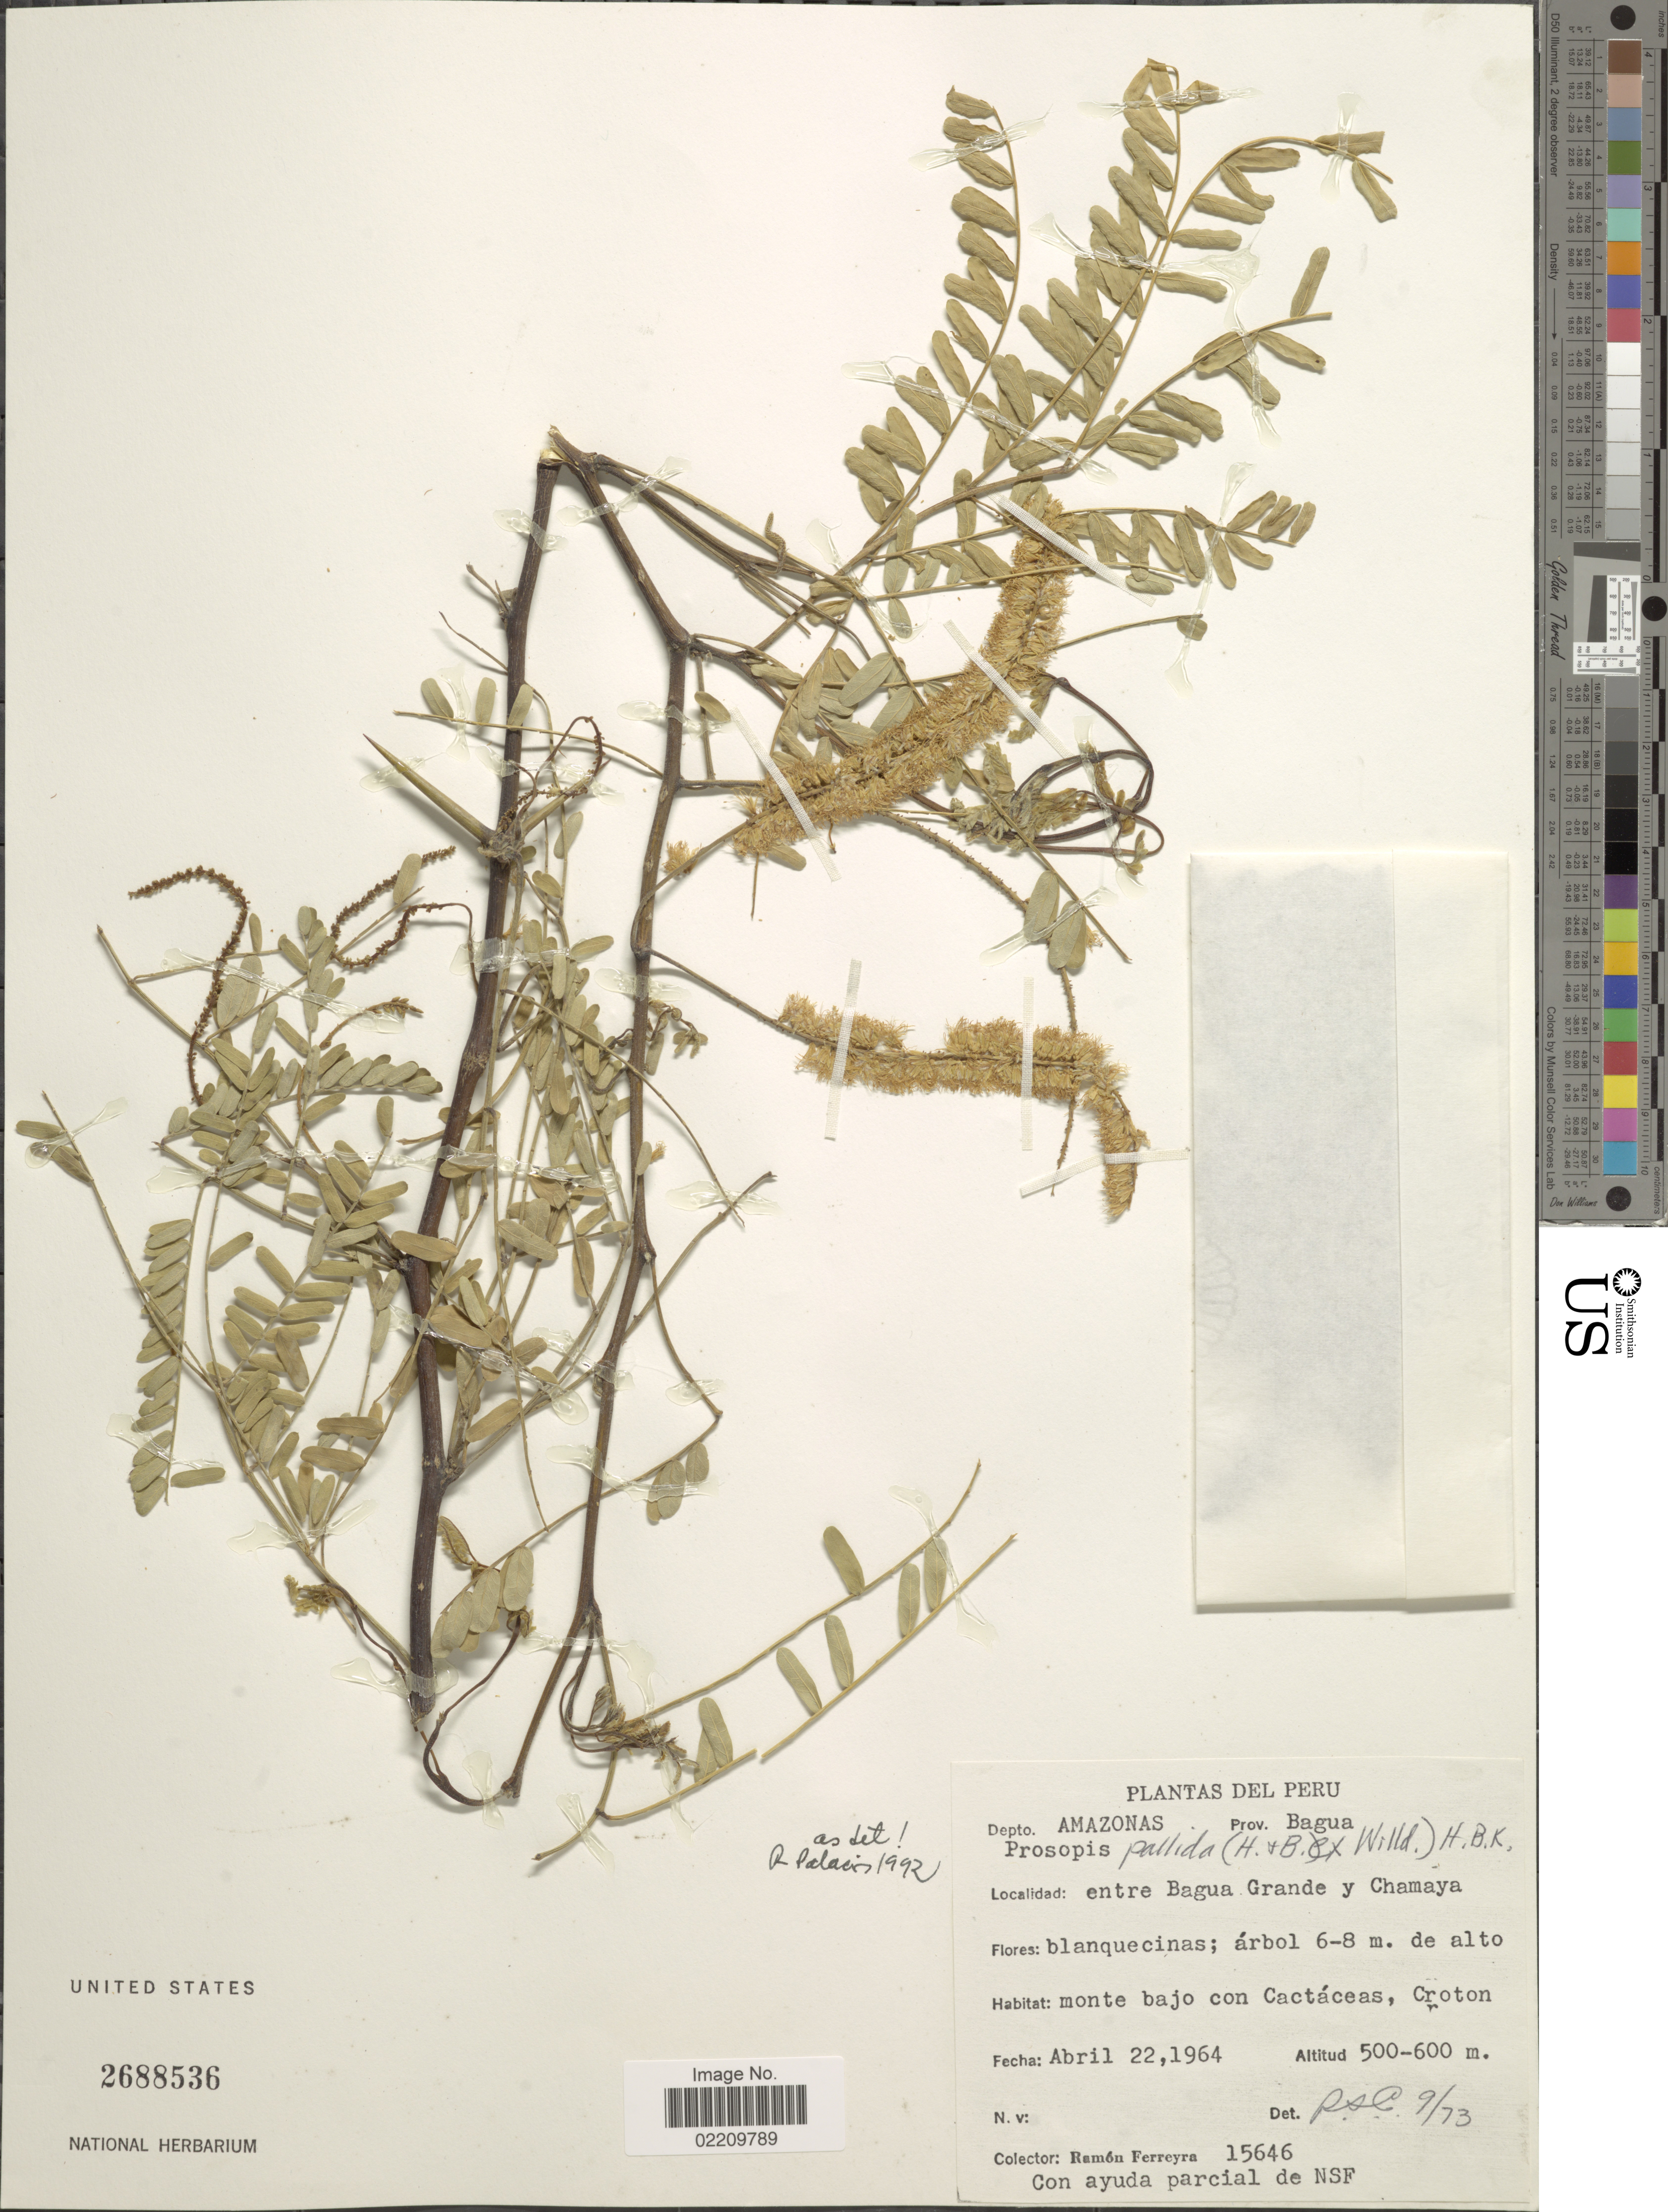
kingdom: Plantae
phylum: Tracheophyta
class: Magnoliopsida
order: Fabales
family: Fabaceae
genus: Neltuma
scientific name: Neltuma pallida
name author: (Humb. & Bonpl. ex Willd.) C. E. Hughes & G.P. Lewis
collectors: R. A. Ferreyra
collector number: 15646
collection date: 1964-04-22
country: Peru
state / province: Amazonas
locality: Depto. Amazonas. Prov. Bagua. Entre Bagua Grande y Chamaya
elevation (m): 500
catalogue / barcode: US 2688536